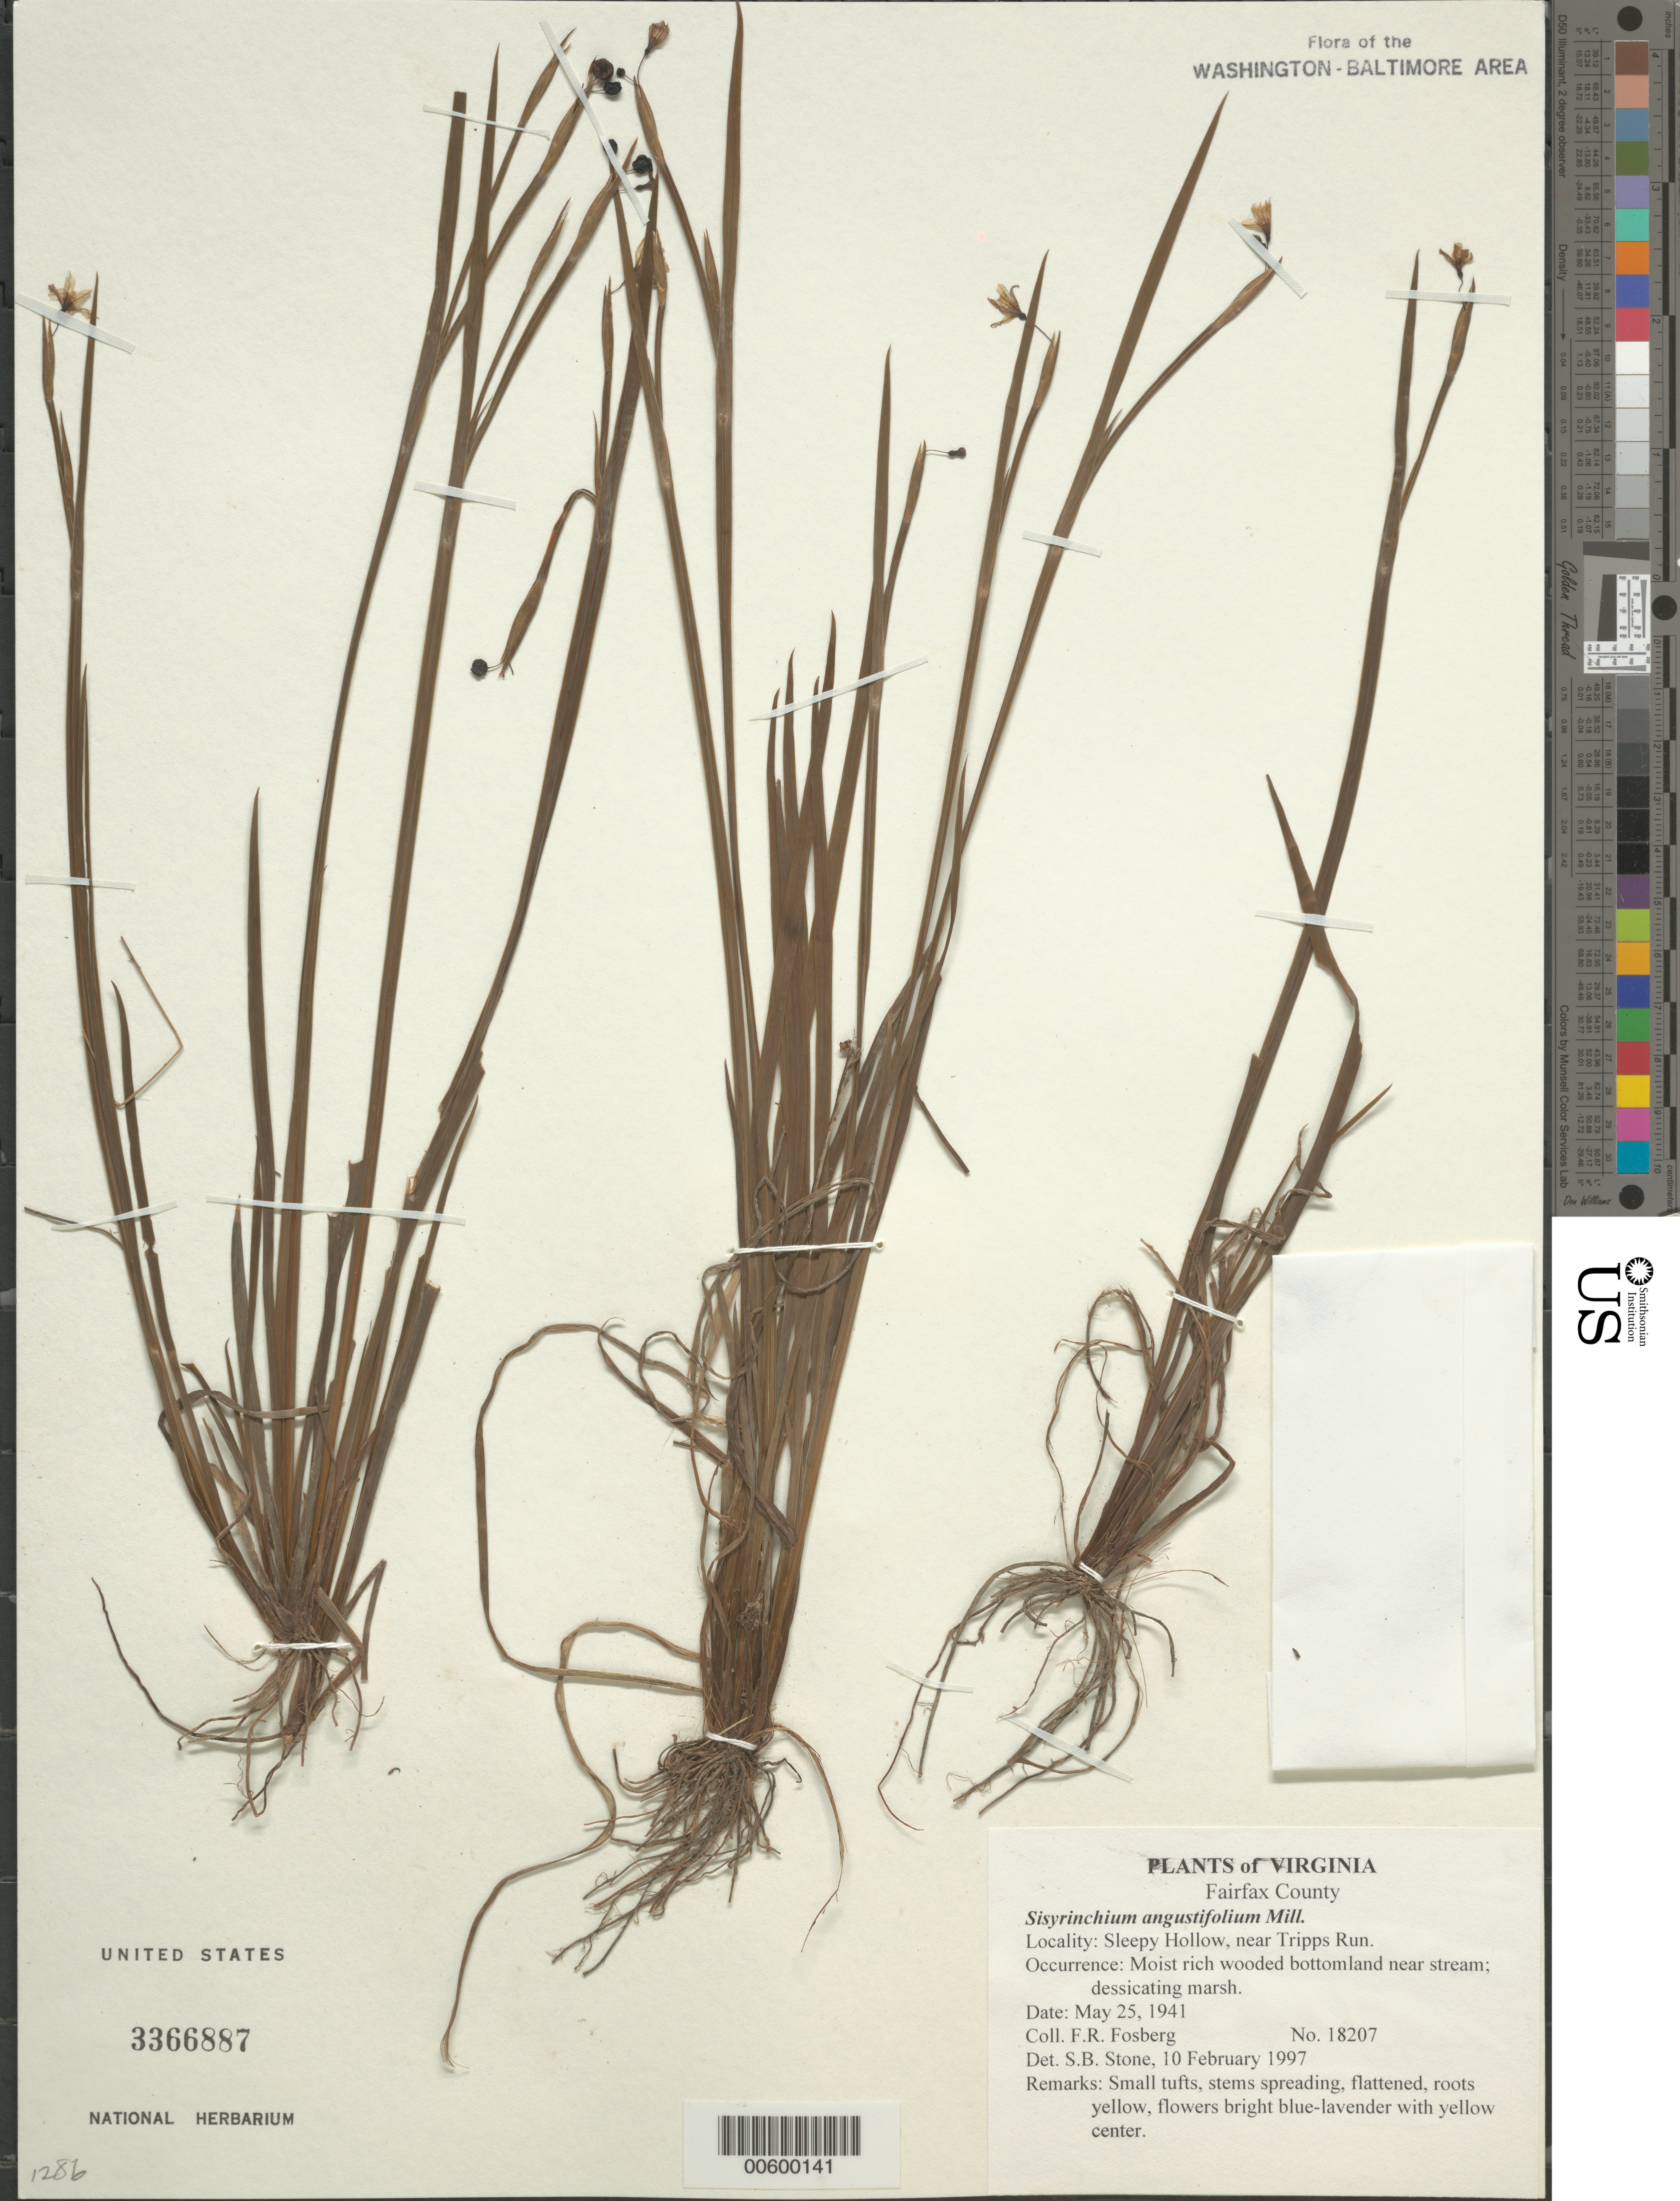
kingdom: Plantae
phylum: Tracheophyta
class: Liliopsida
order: Asparagales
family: Iridaceae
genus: Sisyrinchium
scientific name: Sisyrinchium angustifolium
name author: Mill.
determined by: Stone, S. B.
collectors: F. R. Fosberg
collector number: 18207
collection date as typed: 25 May 1941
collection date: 1941-05-25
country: United States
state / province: Virginia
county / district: Fairfax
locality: Sleepy Hollow, near Tripps Run.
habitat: Moist rich wooded bottomland near stream; dessicating marsh.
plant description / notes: Common name: Blue Eyed Grass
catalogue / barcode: US 3366887